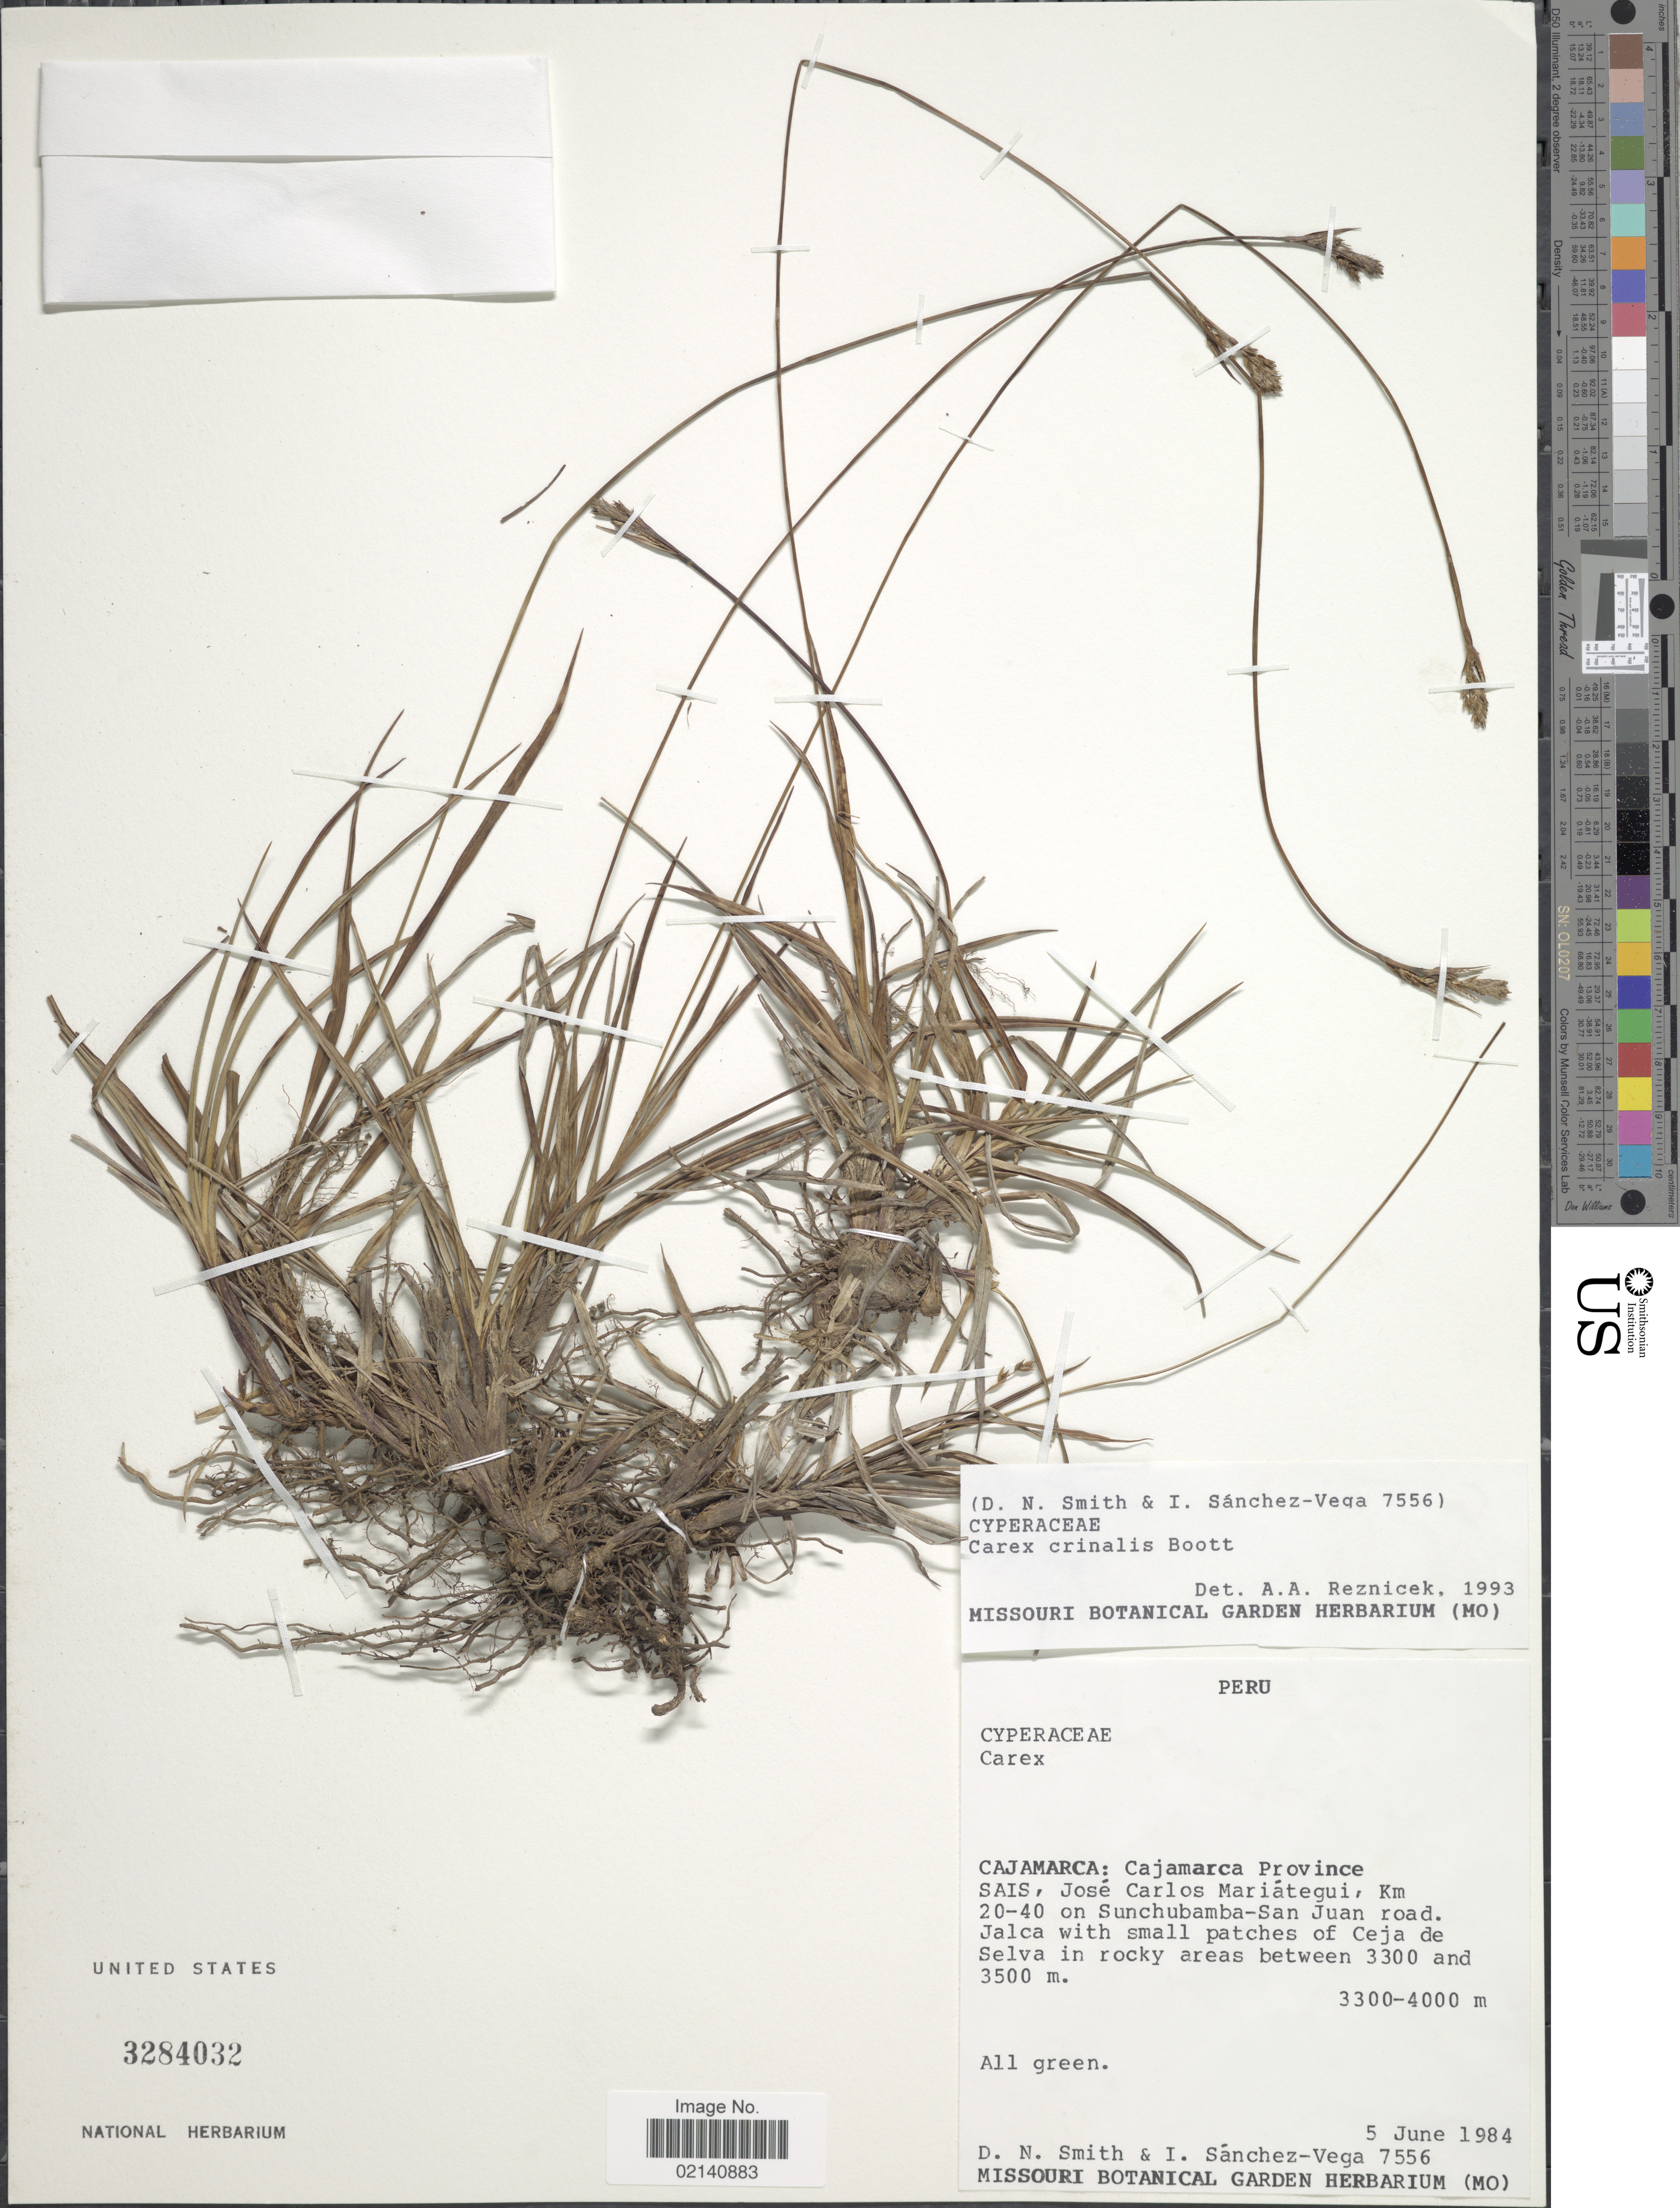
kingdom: Plantae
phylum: Tracheophyta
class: Liliopsida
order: Poales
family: Cyperaceae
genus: Carex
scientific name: Carex crinalis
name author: Boott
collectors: D. Smith & I. Sánchez-Vega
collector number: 7556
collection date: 1984-06-05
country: Peru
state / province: Cajamarca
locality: Cajamarca Province, sais, Jose Carlos Mariategui, km 20-40 on Suchubamba-San Juan road, Jalca with small patches of Ceja de Selva in rocky areas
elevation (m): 3300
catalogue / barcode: US 3284032